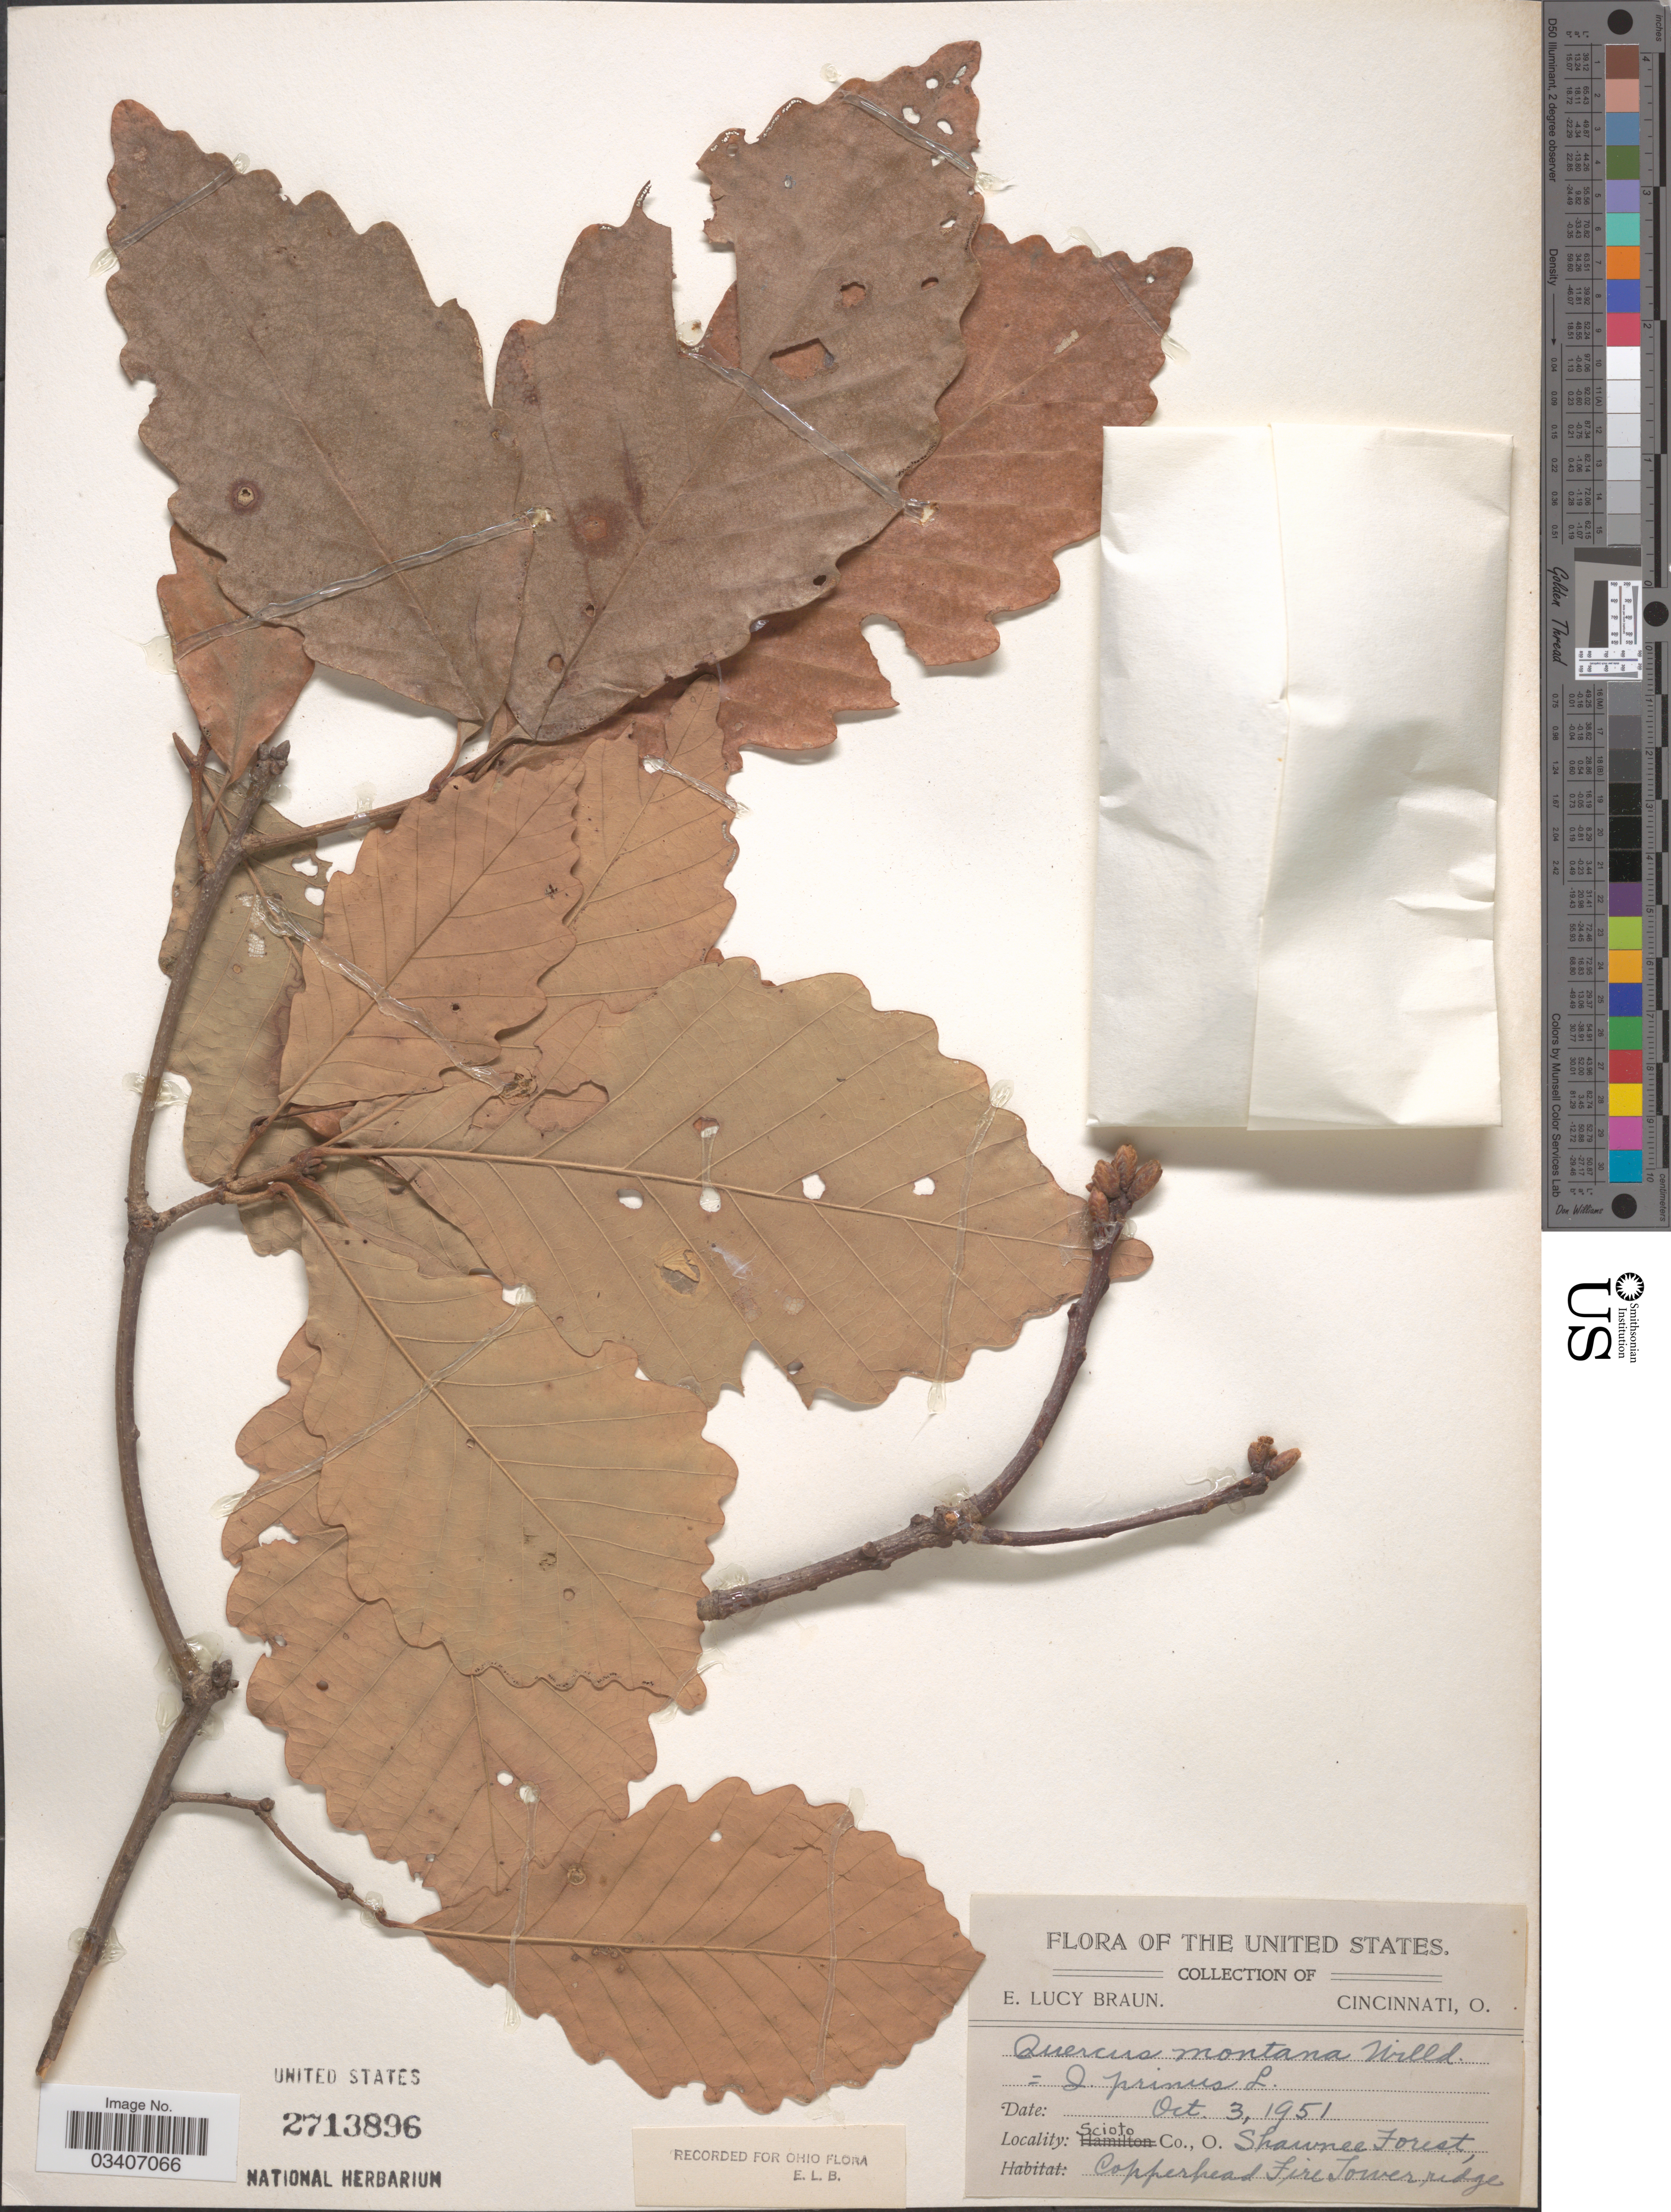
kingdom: Plantae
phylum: Tracheophyta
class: Magnoliopsida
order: Fagales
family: Fagaceae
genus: Quercus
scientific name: Quercus montana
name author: Willd.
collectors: E. L. Braun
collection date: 1951-10-03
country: United States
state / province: Ohio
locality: Scioto Co. Shawnee Forest. Copperhead Fire Tower ridge.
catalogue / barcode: US 2713896